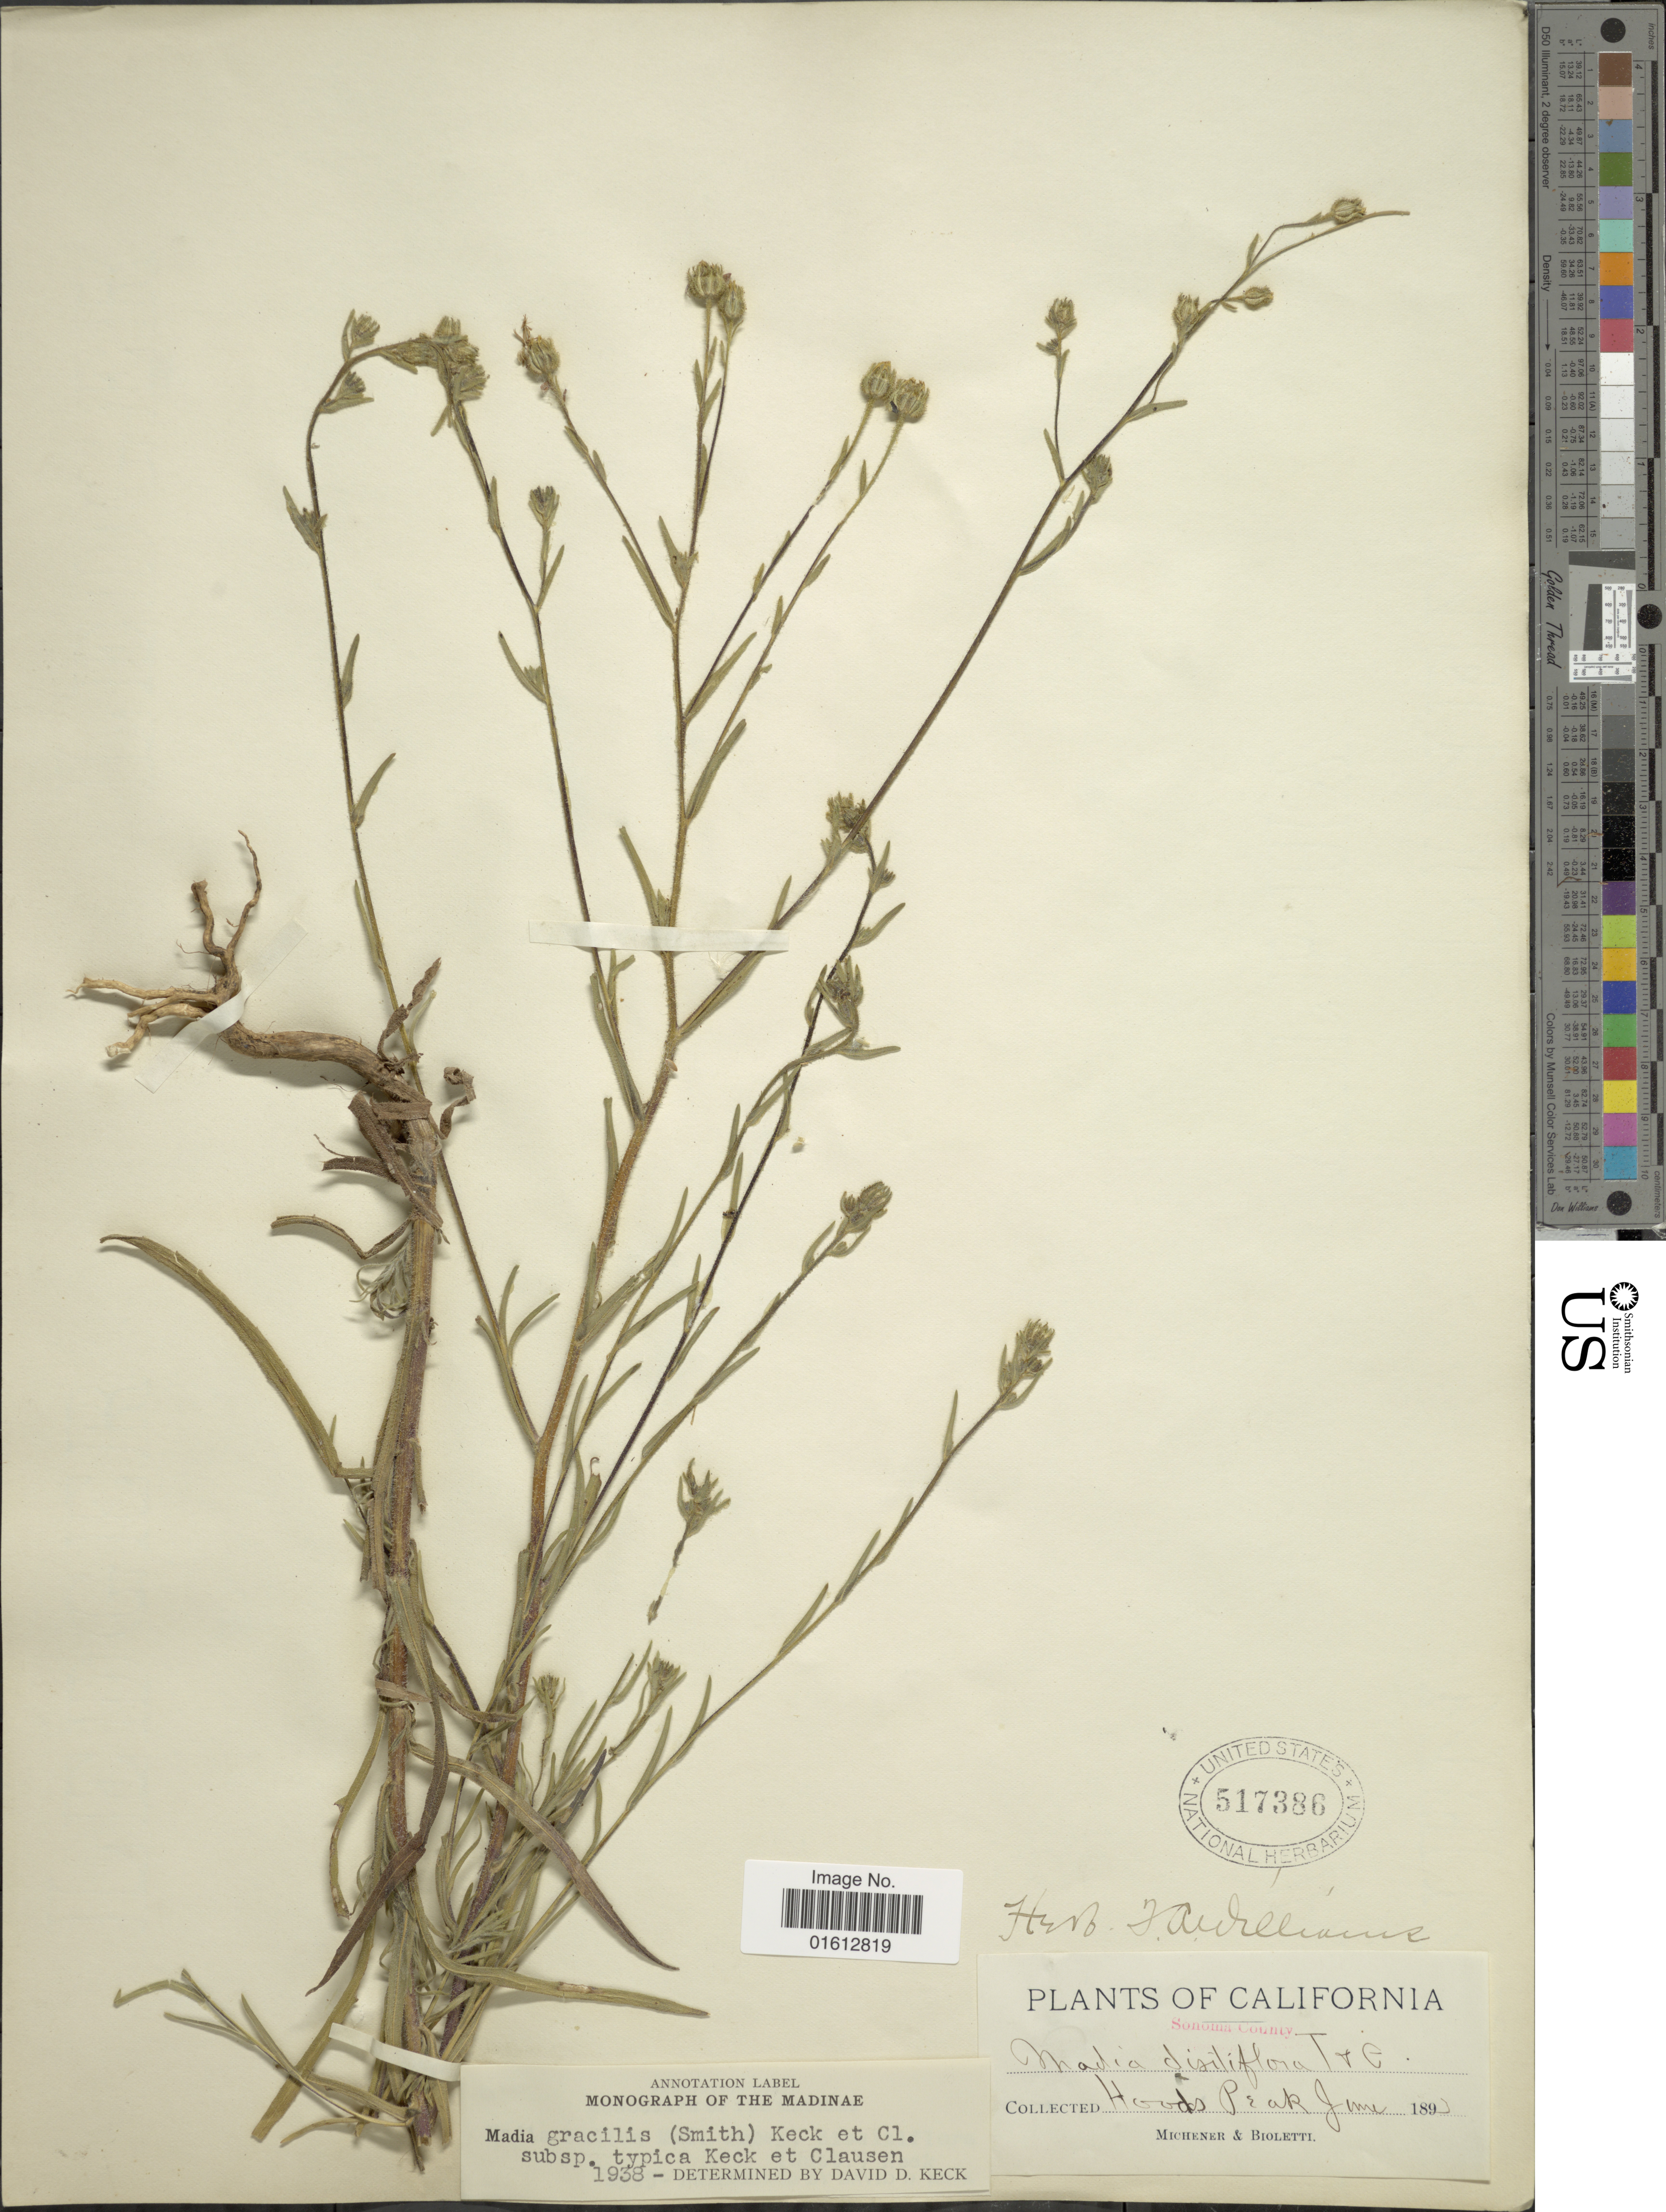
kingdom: Plantae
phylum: Tracheophyta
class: Magnoliopsida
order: Asterales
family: Asteraceae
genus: Madia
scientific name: Madia gracilis subsp. gracilis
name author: (Sm.) D.D. Keck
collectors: -. Michener & -- Bioletti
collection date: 1893-06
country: United States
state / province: California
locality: California, Hoods Peak.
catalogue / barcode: US 517386